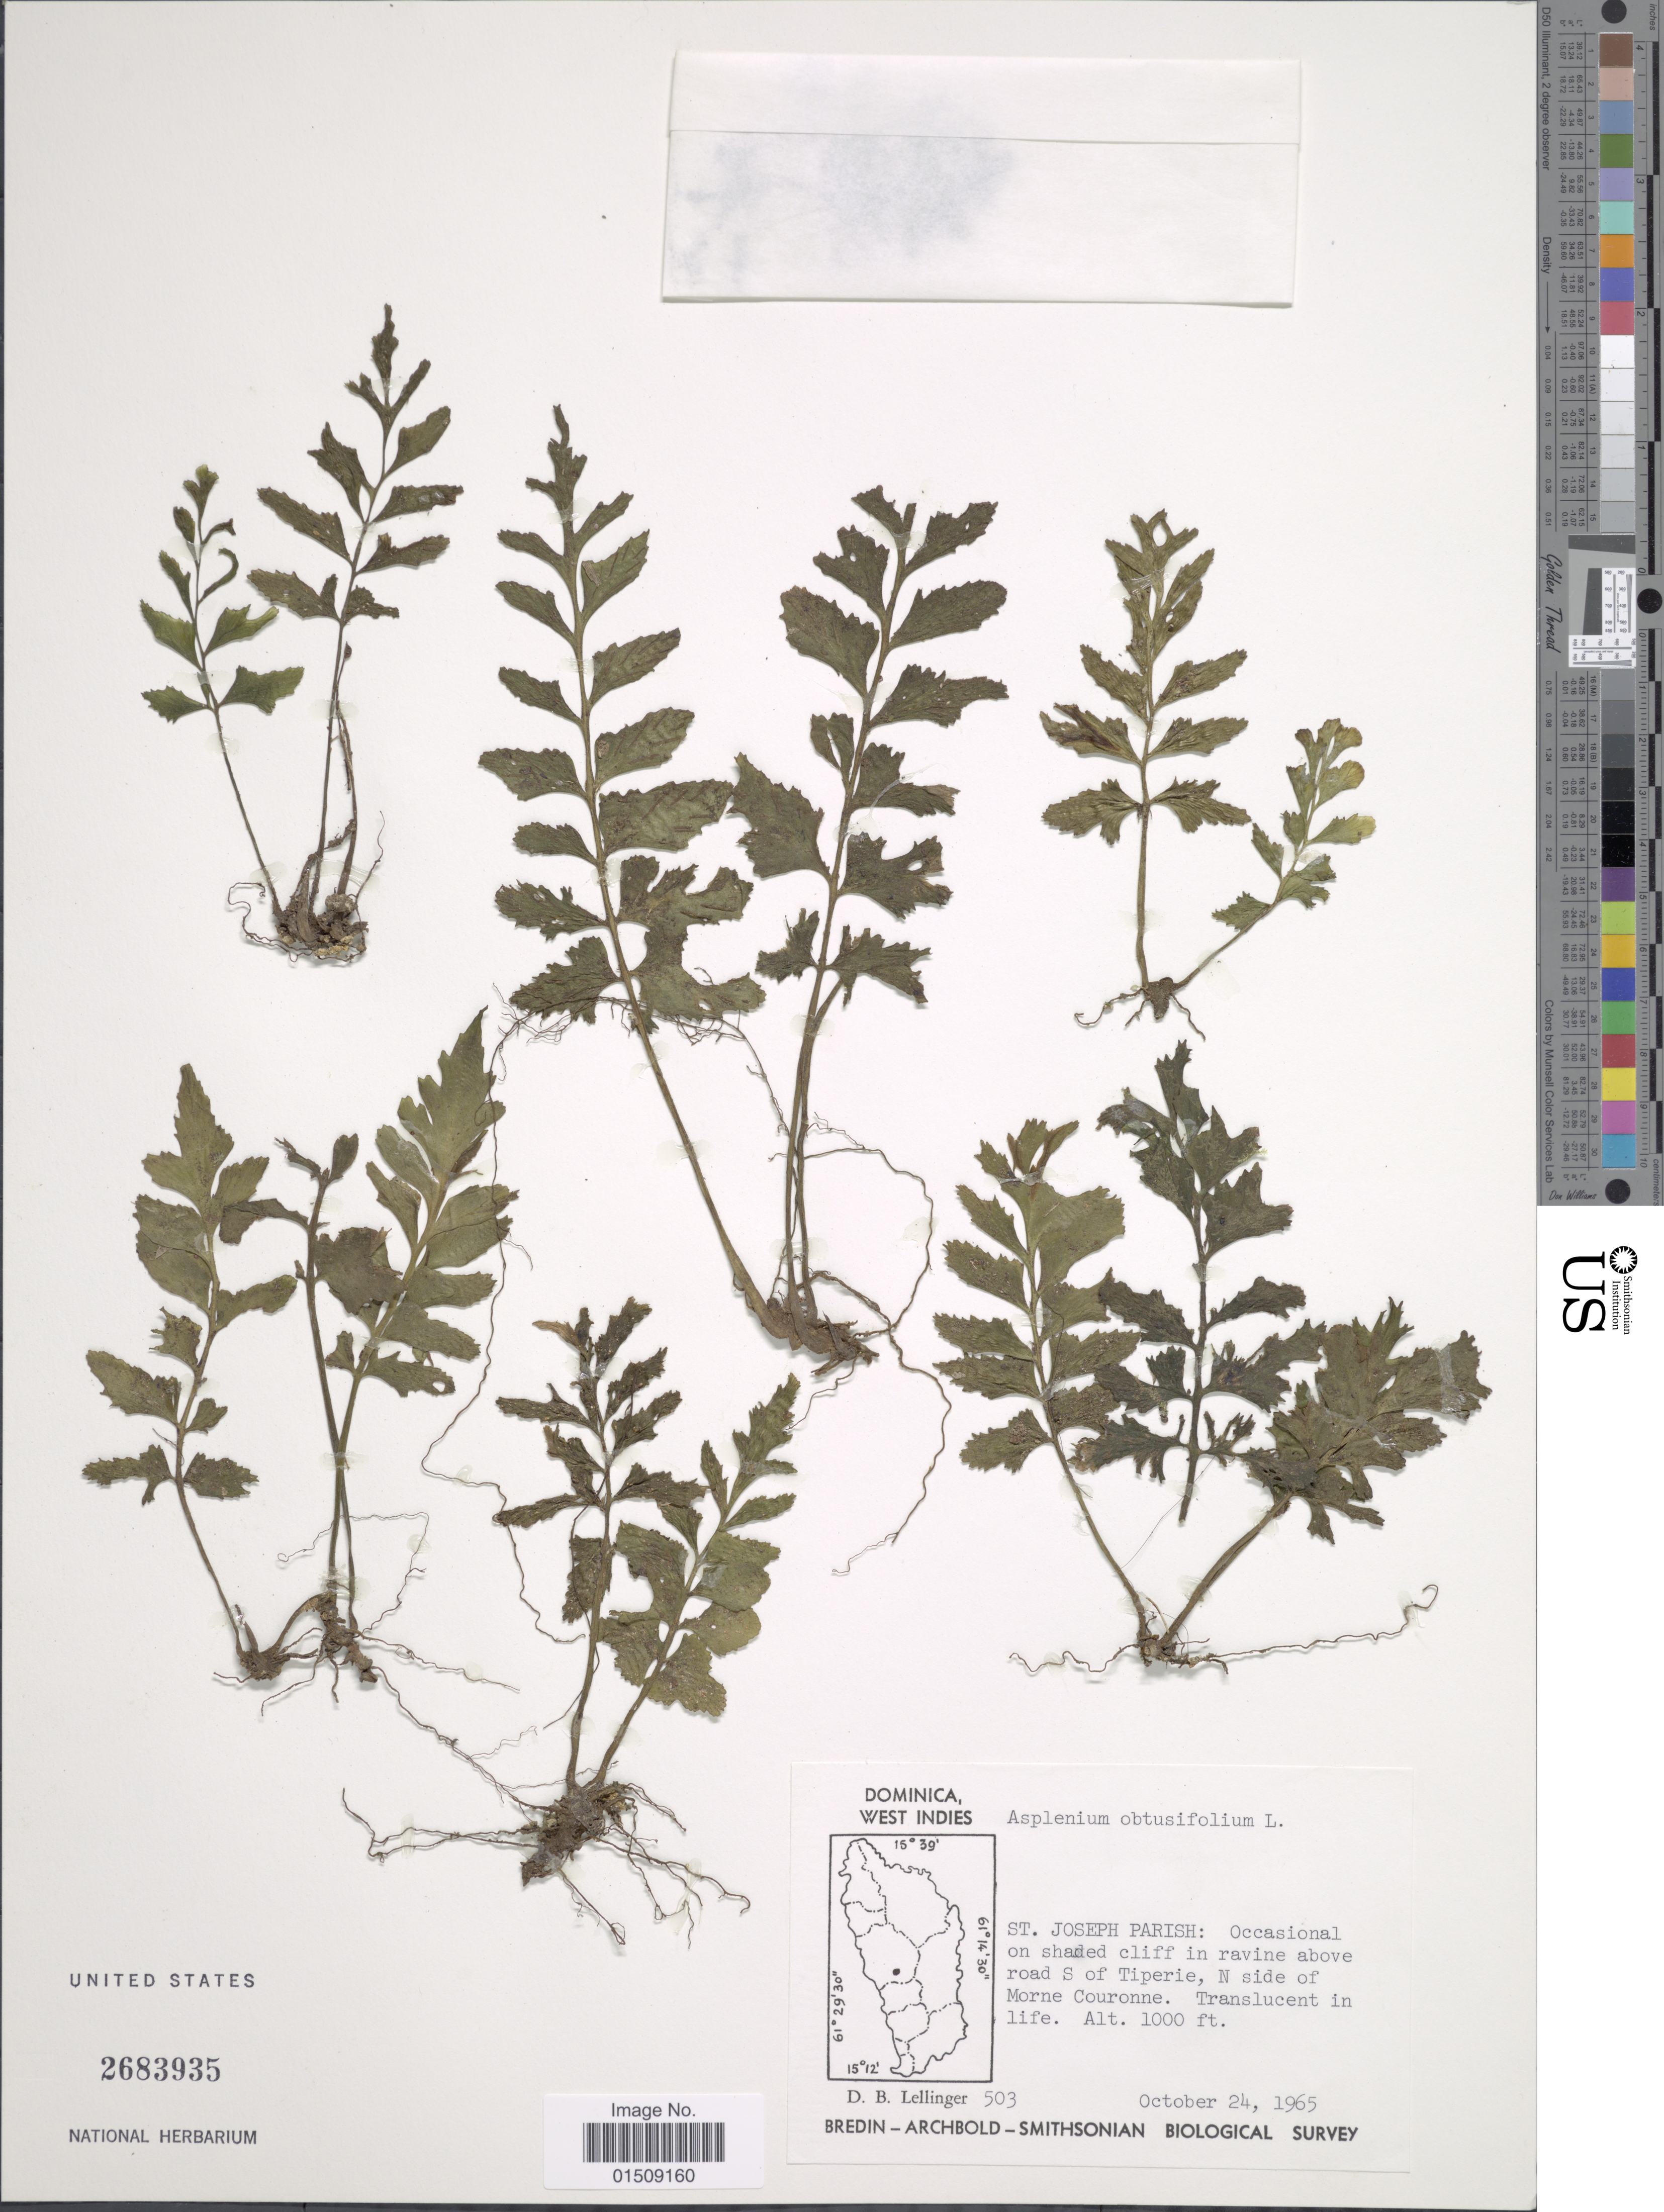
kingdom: Plantae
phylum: Tracheophyta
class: Polypodiopsida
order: Polypodiales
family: Aspleniaceae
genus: Asplenium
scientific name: Asplenium obtusifolium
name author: L.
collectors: D. B. Lellinger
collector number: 503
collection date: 1965-10-24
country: Dominica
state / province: St. Joseph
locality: Dominica, West Indies. St. Joseph Parish: Occasional on shaded cliff in ravine above road S of Tiperie, N side of Morne Couronne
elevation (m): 305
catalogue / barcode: US 2683935